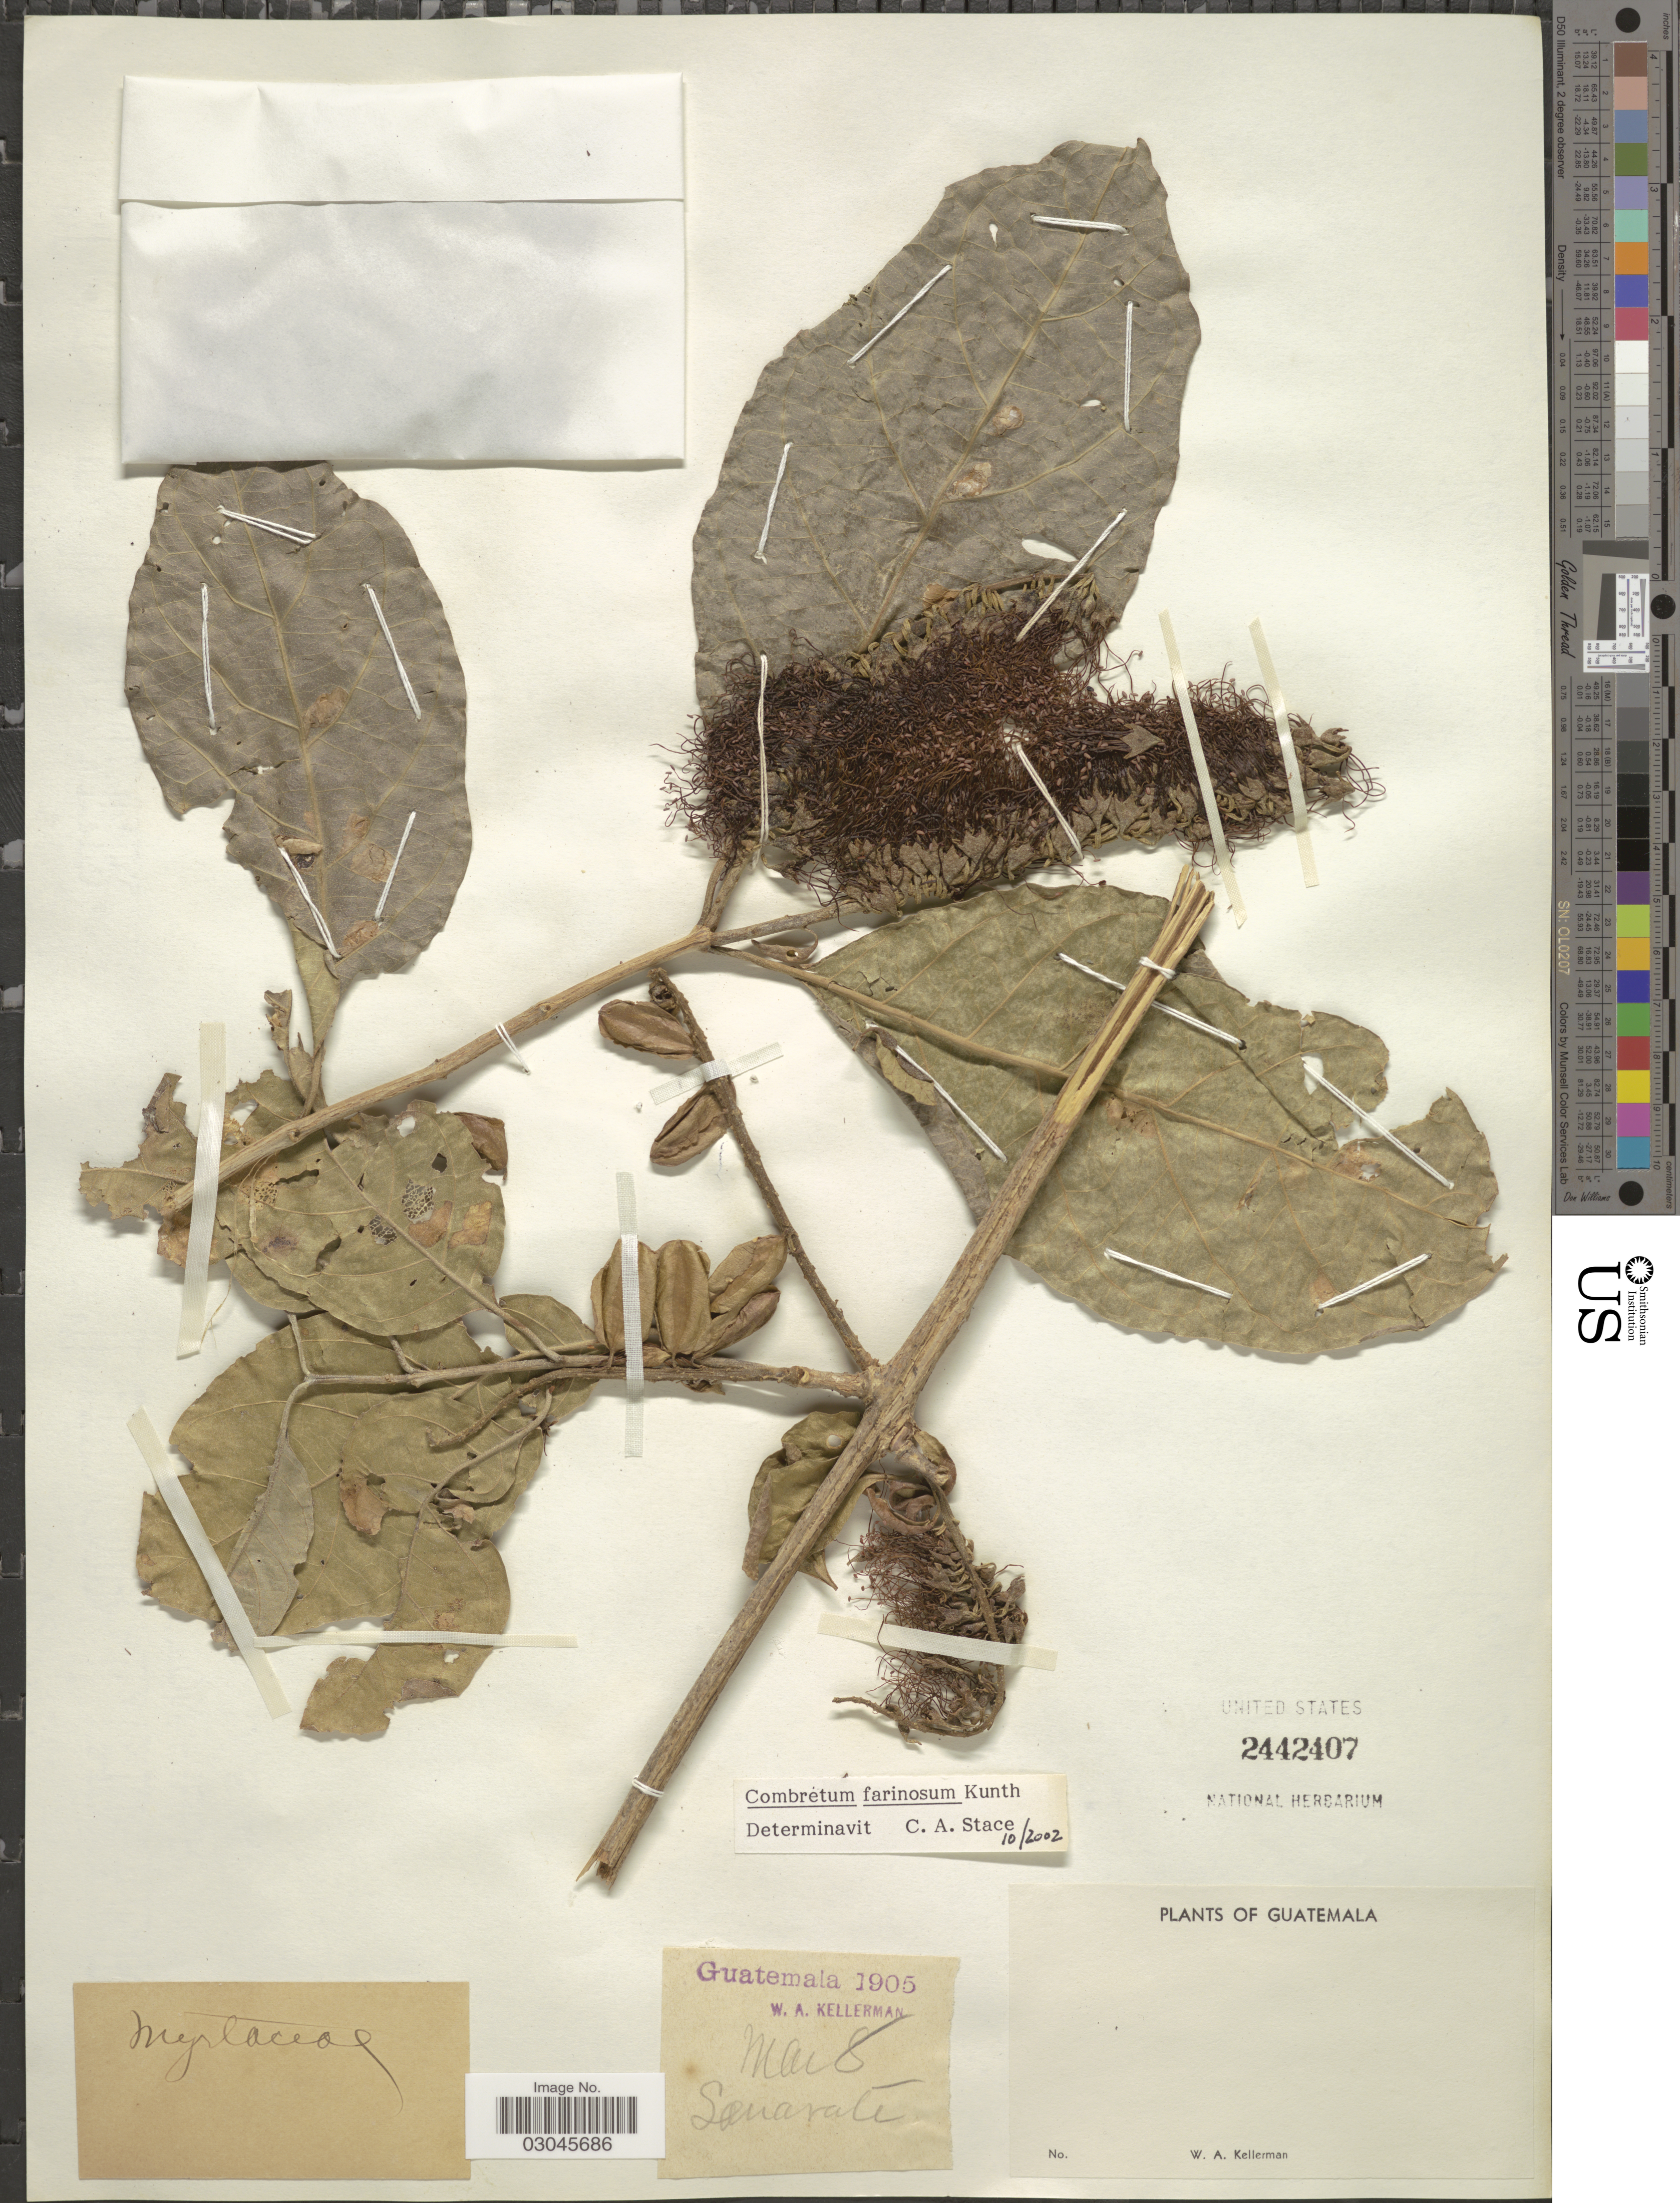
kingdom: Plantae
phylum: Tracheophyta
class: Magnoliopsida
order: Myrtales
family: Combretaceae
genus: Combretum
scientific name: Combretum farinosum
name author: Kunth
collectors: W. Kellerman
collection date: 1905-05-08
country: Guatemala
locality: Sanarate.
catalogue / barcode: US 2442407